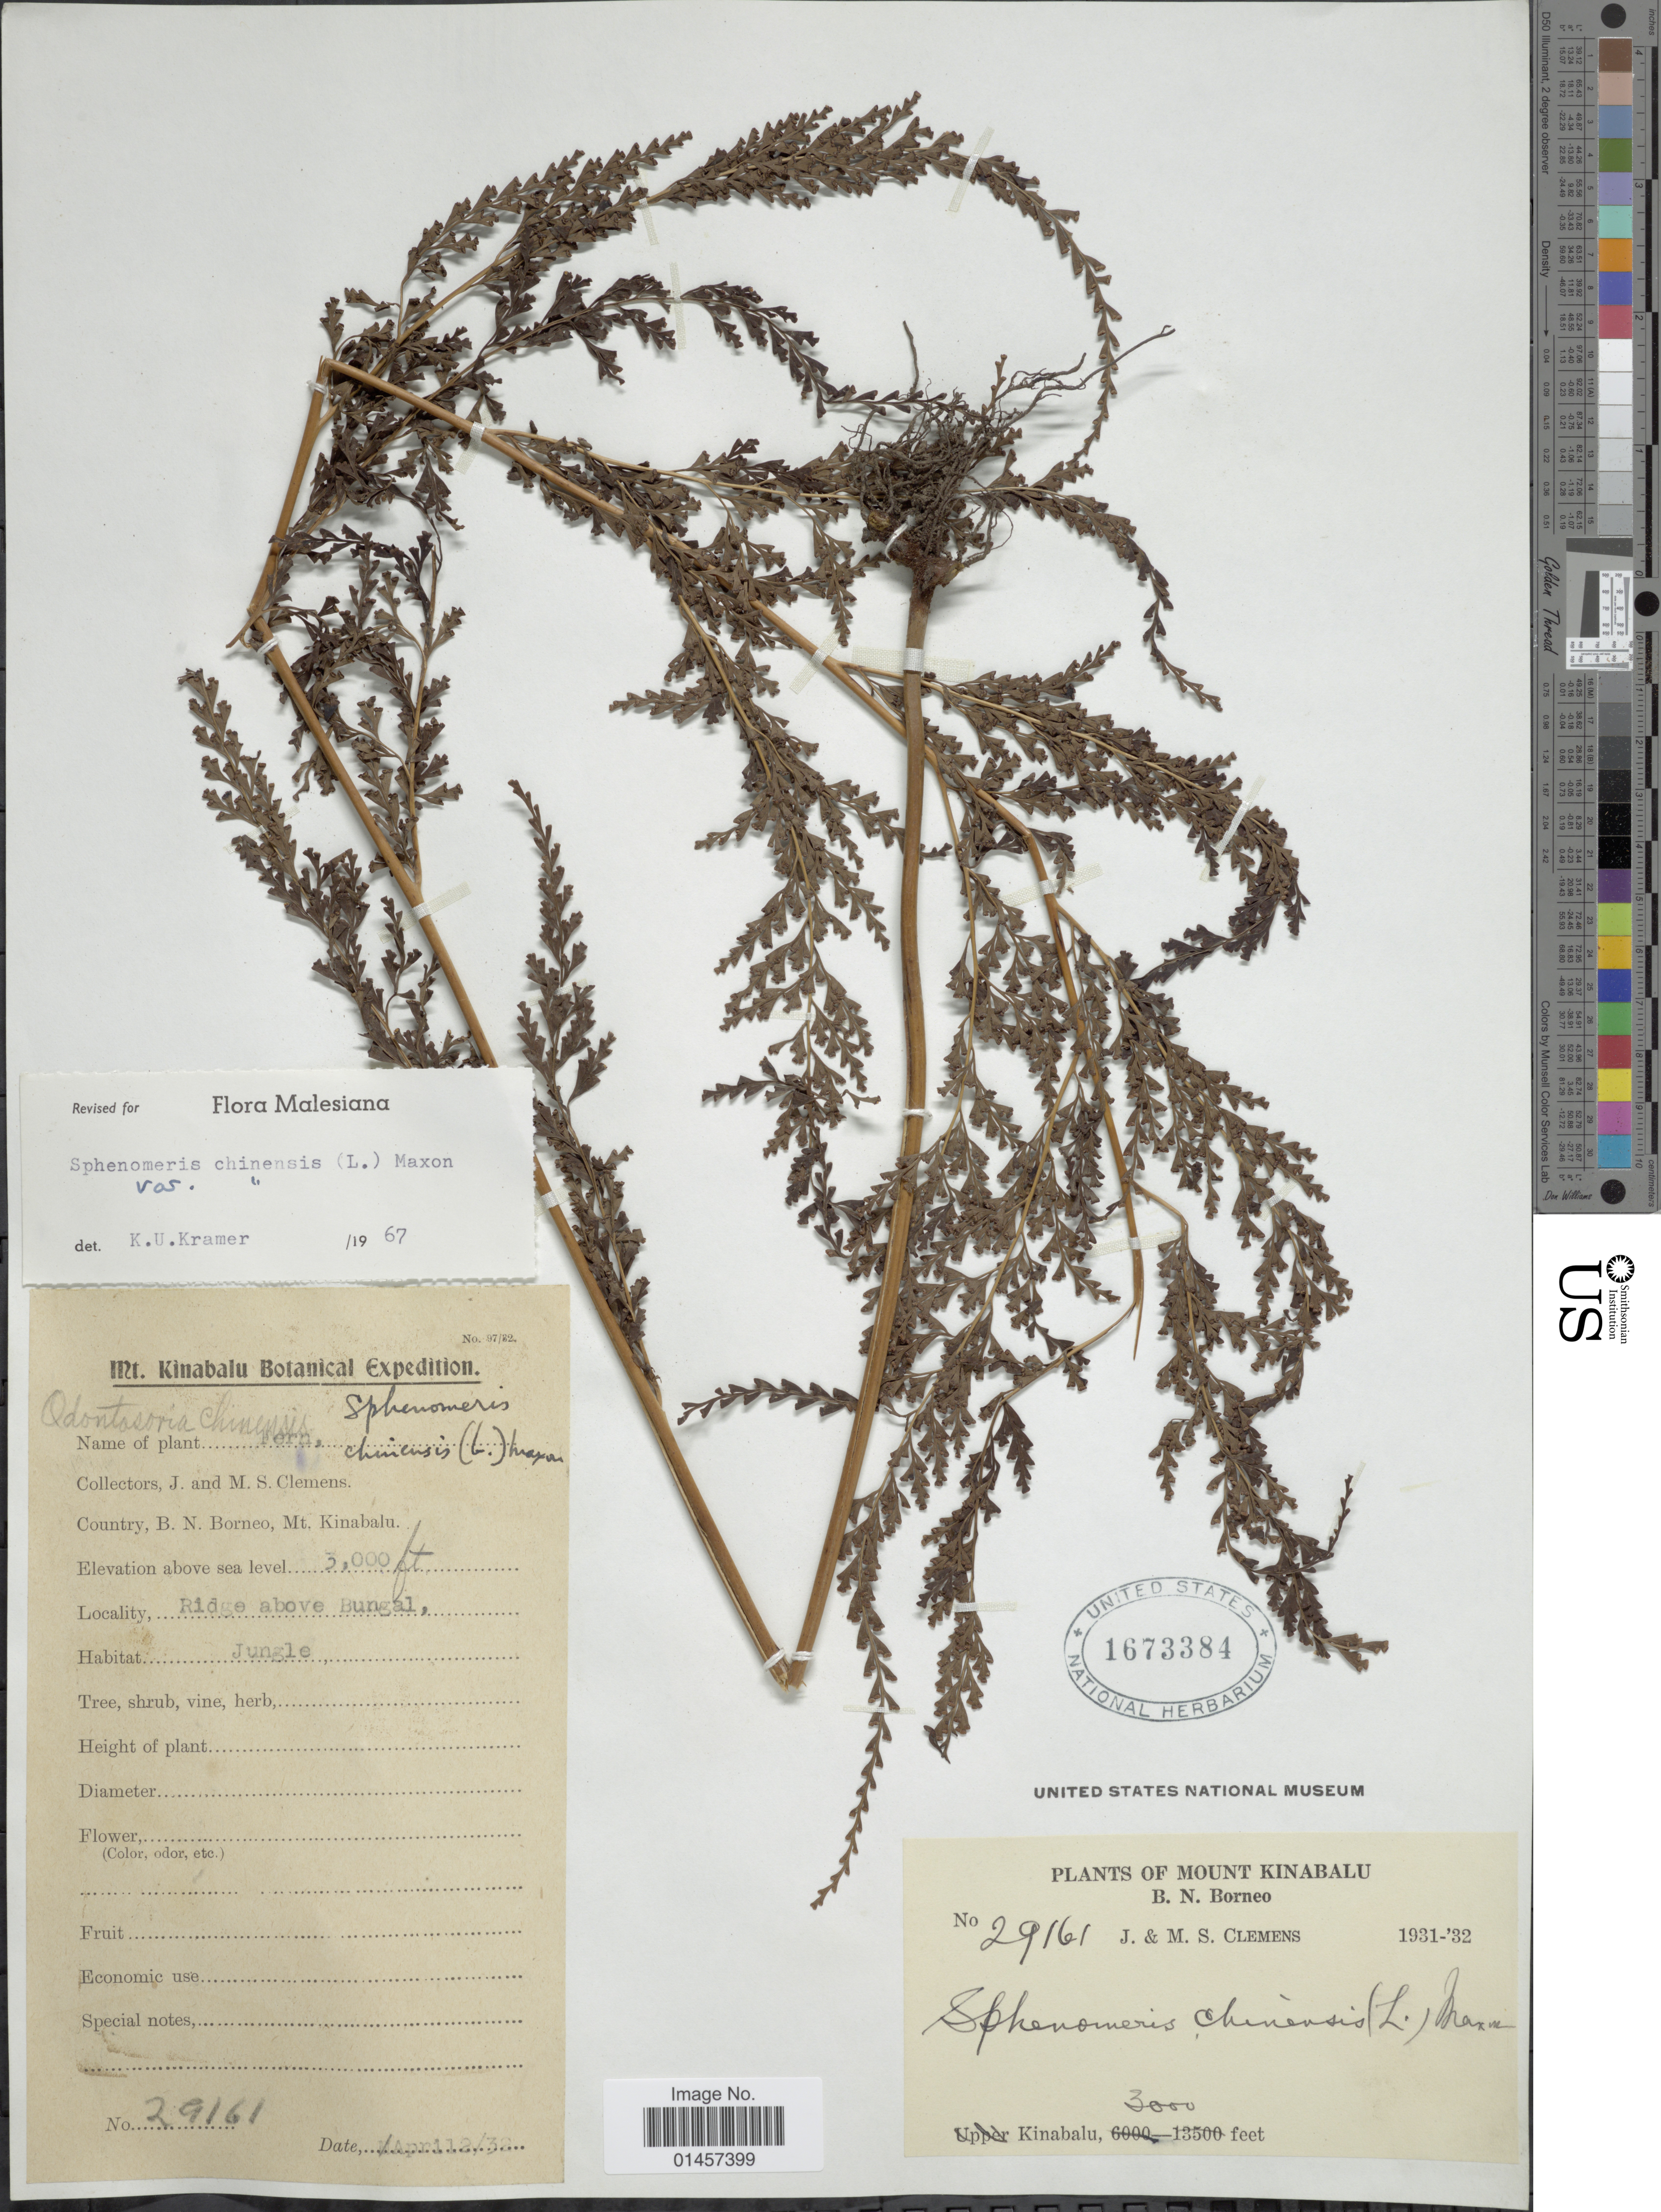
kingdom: Plantae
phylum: Tracheophyta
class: Polypodiopsida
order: Polypodiales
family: Lindsaeaceae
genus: Sphenomeris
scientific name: Sphenomeris chinensis var. chinensis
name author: (L.) Maxon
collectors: J. Clemens & M. S. Clemens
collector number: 29161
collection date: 1932-04-12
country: Malaysia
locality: B.N. Borneo, Kinabalu, ridge above Bungal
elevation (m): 914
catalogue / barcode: US 1673384